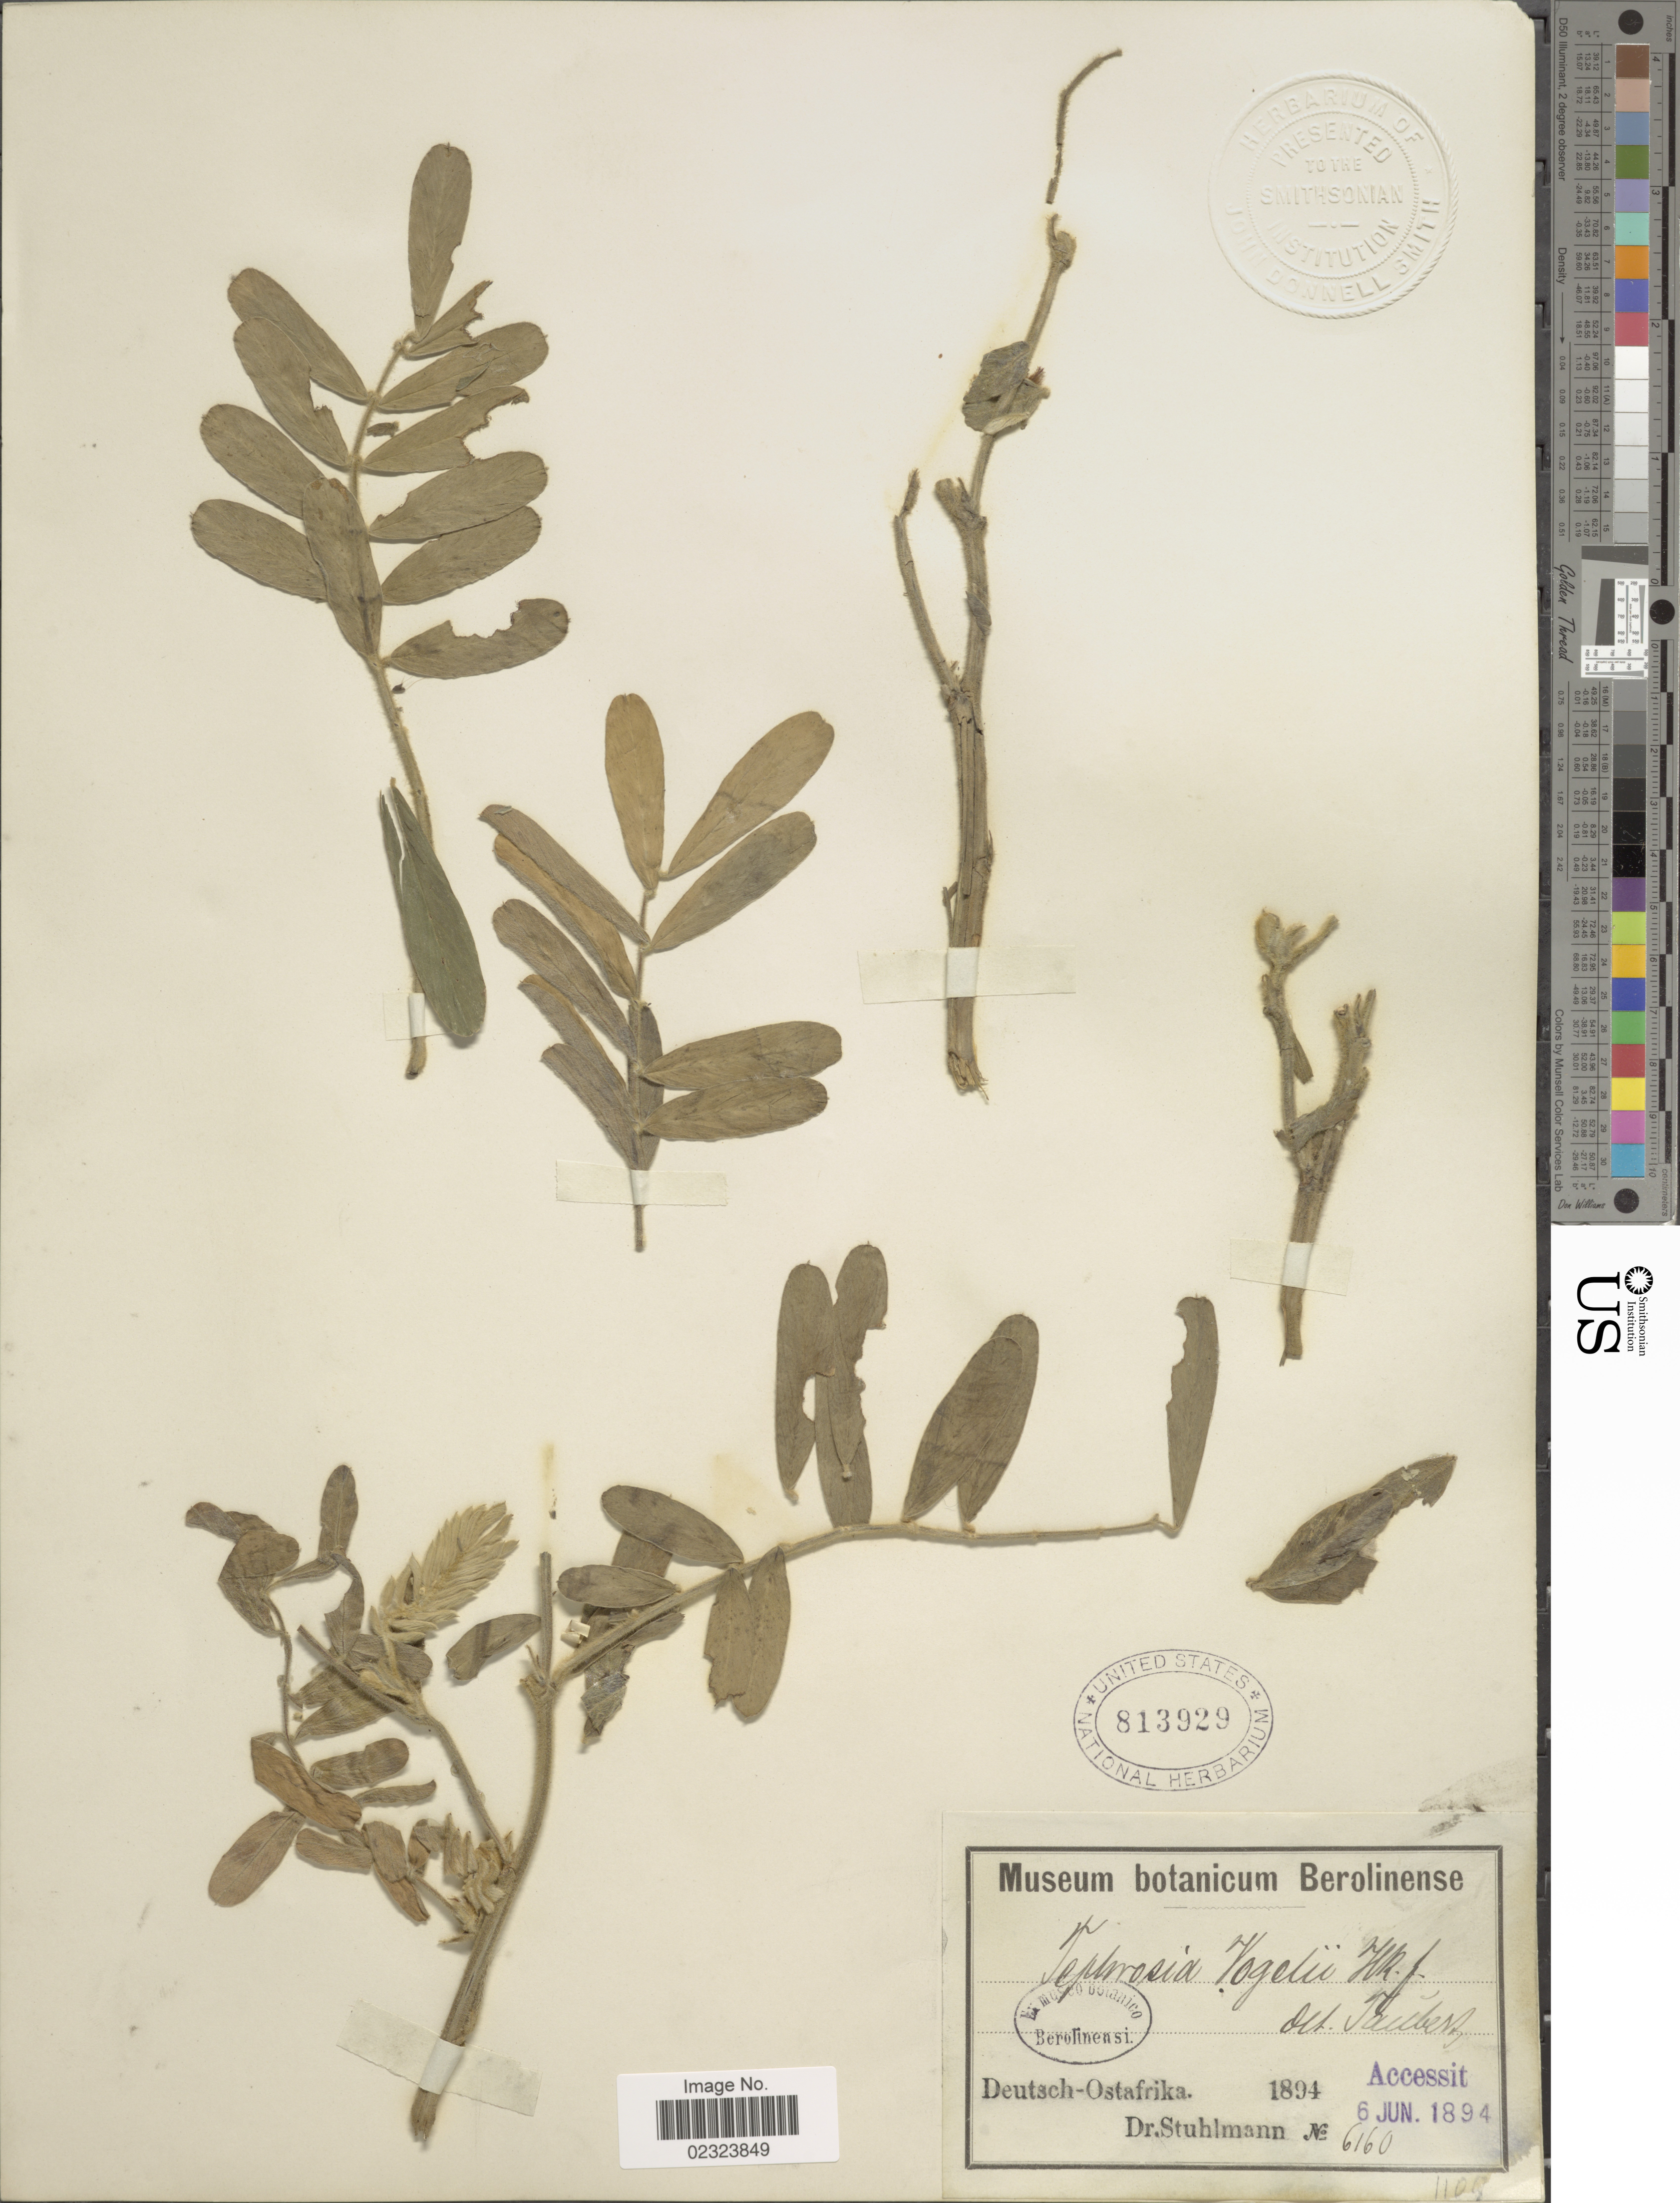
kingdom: Plantae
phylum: Tracheophyta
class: Magnoliopsida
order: Fabales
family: Fabaceae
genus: Tephrosia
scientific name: Tephrosia vogelii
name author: Hook. f.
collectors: -. Stuhlmann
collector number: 6160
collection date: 1894-06-06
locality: Deutsch-Ostafrika.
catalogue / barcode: US 813929